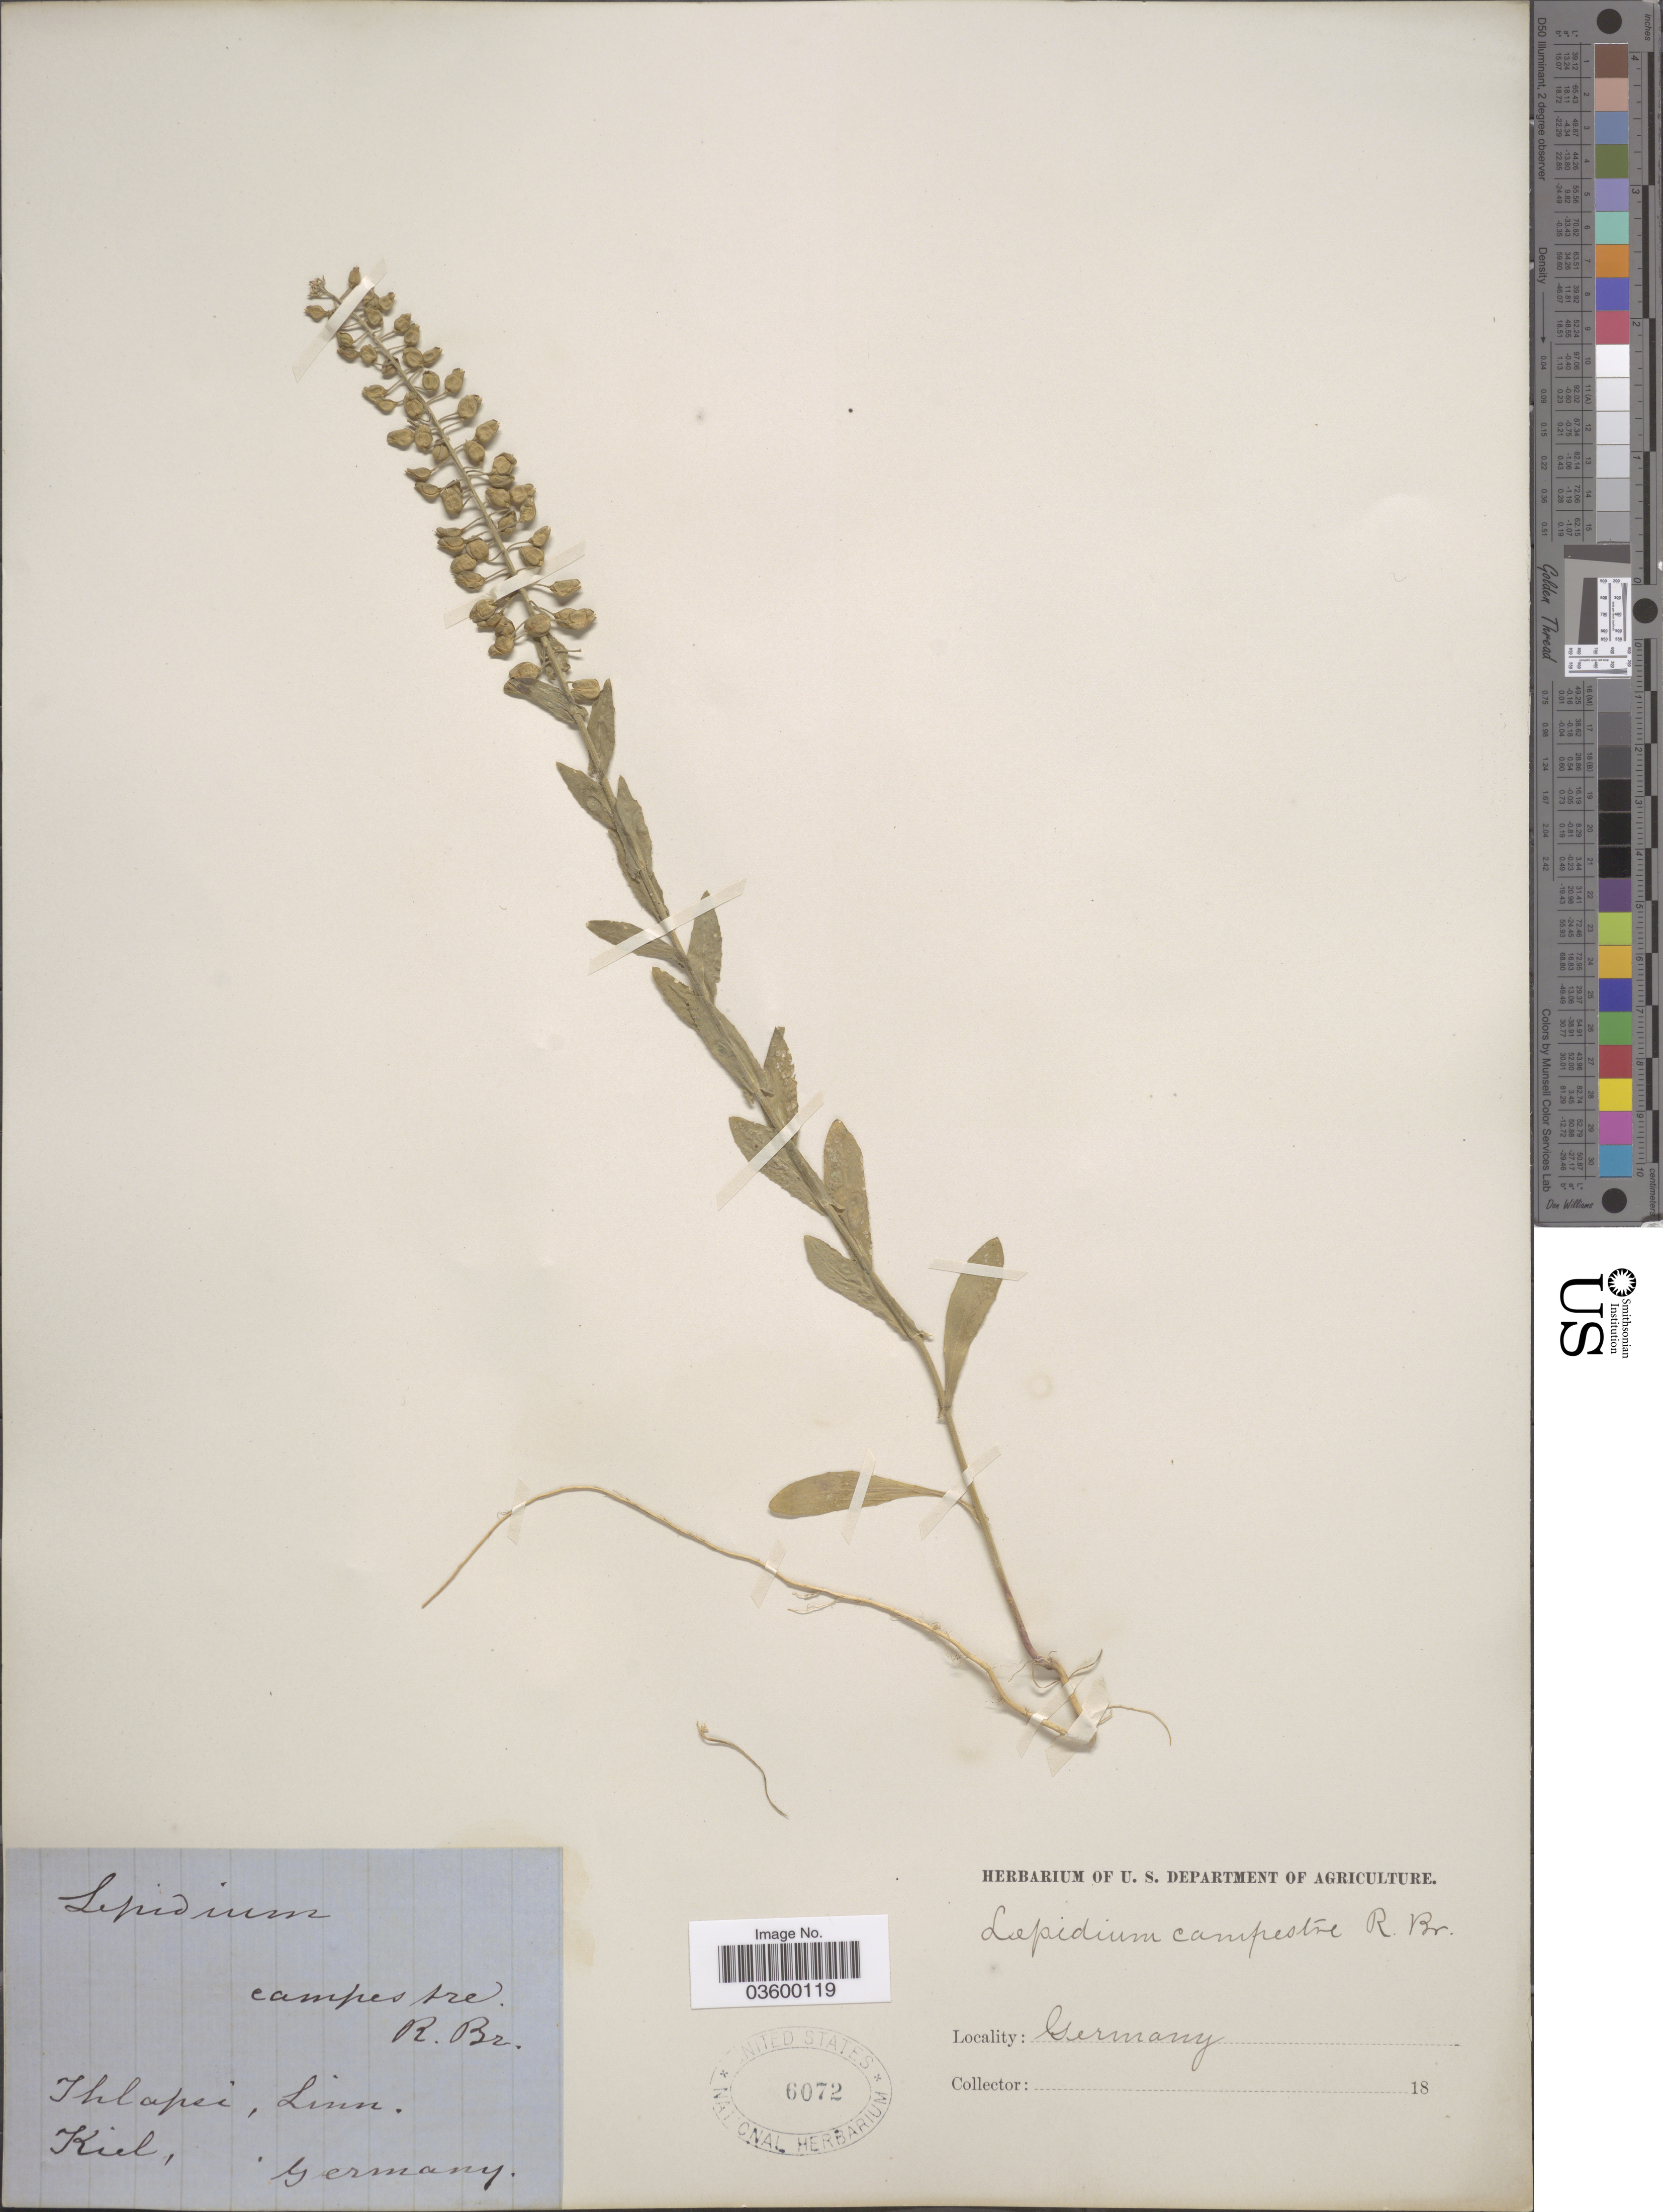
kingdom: Plantae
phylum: Tracheophyta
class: Magnoliopsida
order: Brassicales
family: Brassicaceae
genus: Lepidium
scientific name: Lepidium campestre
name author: (L.) W.T. Aiton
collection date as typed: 18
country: Germany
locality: Thlapsi, Linn. Kiel.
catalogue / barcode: US 6072